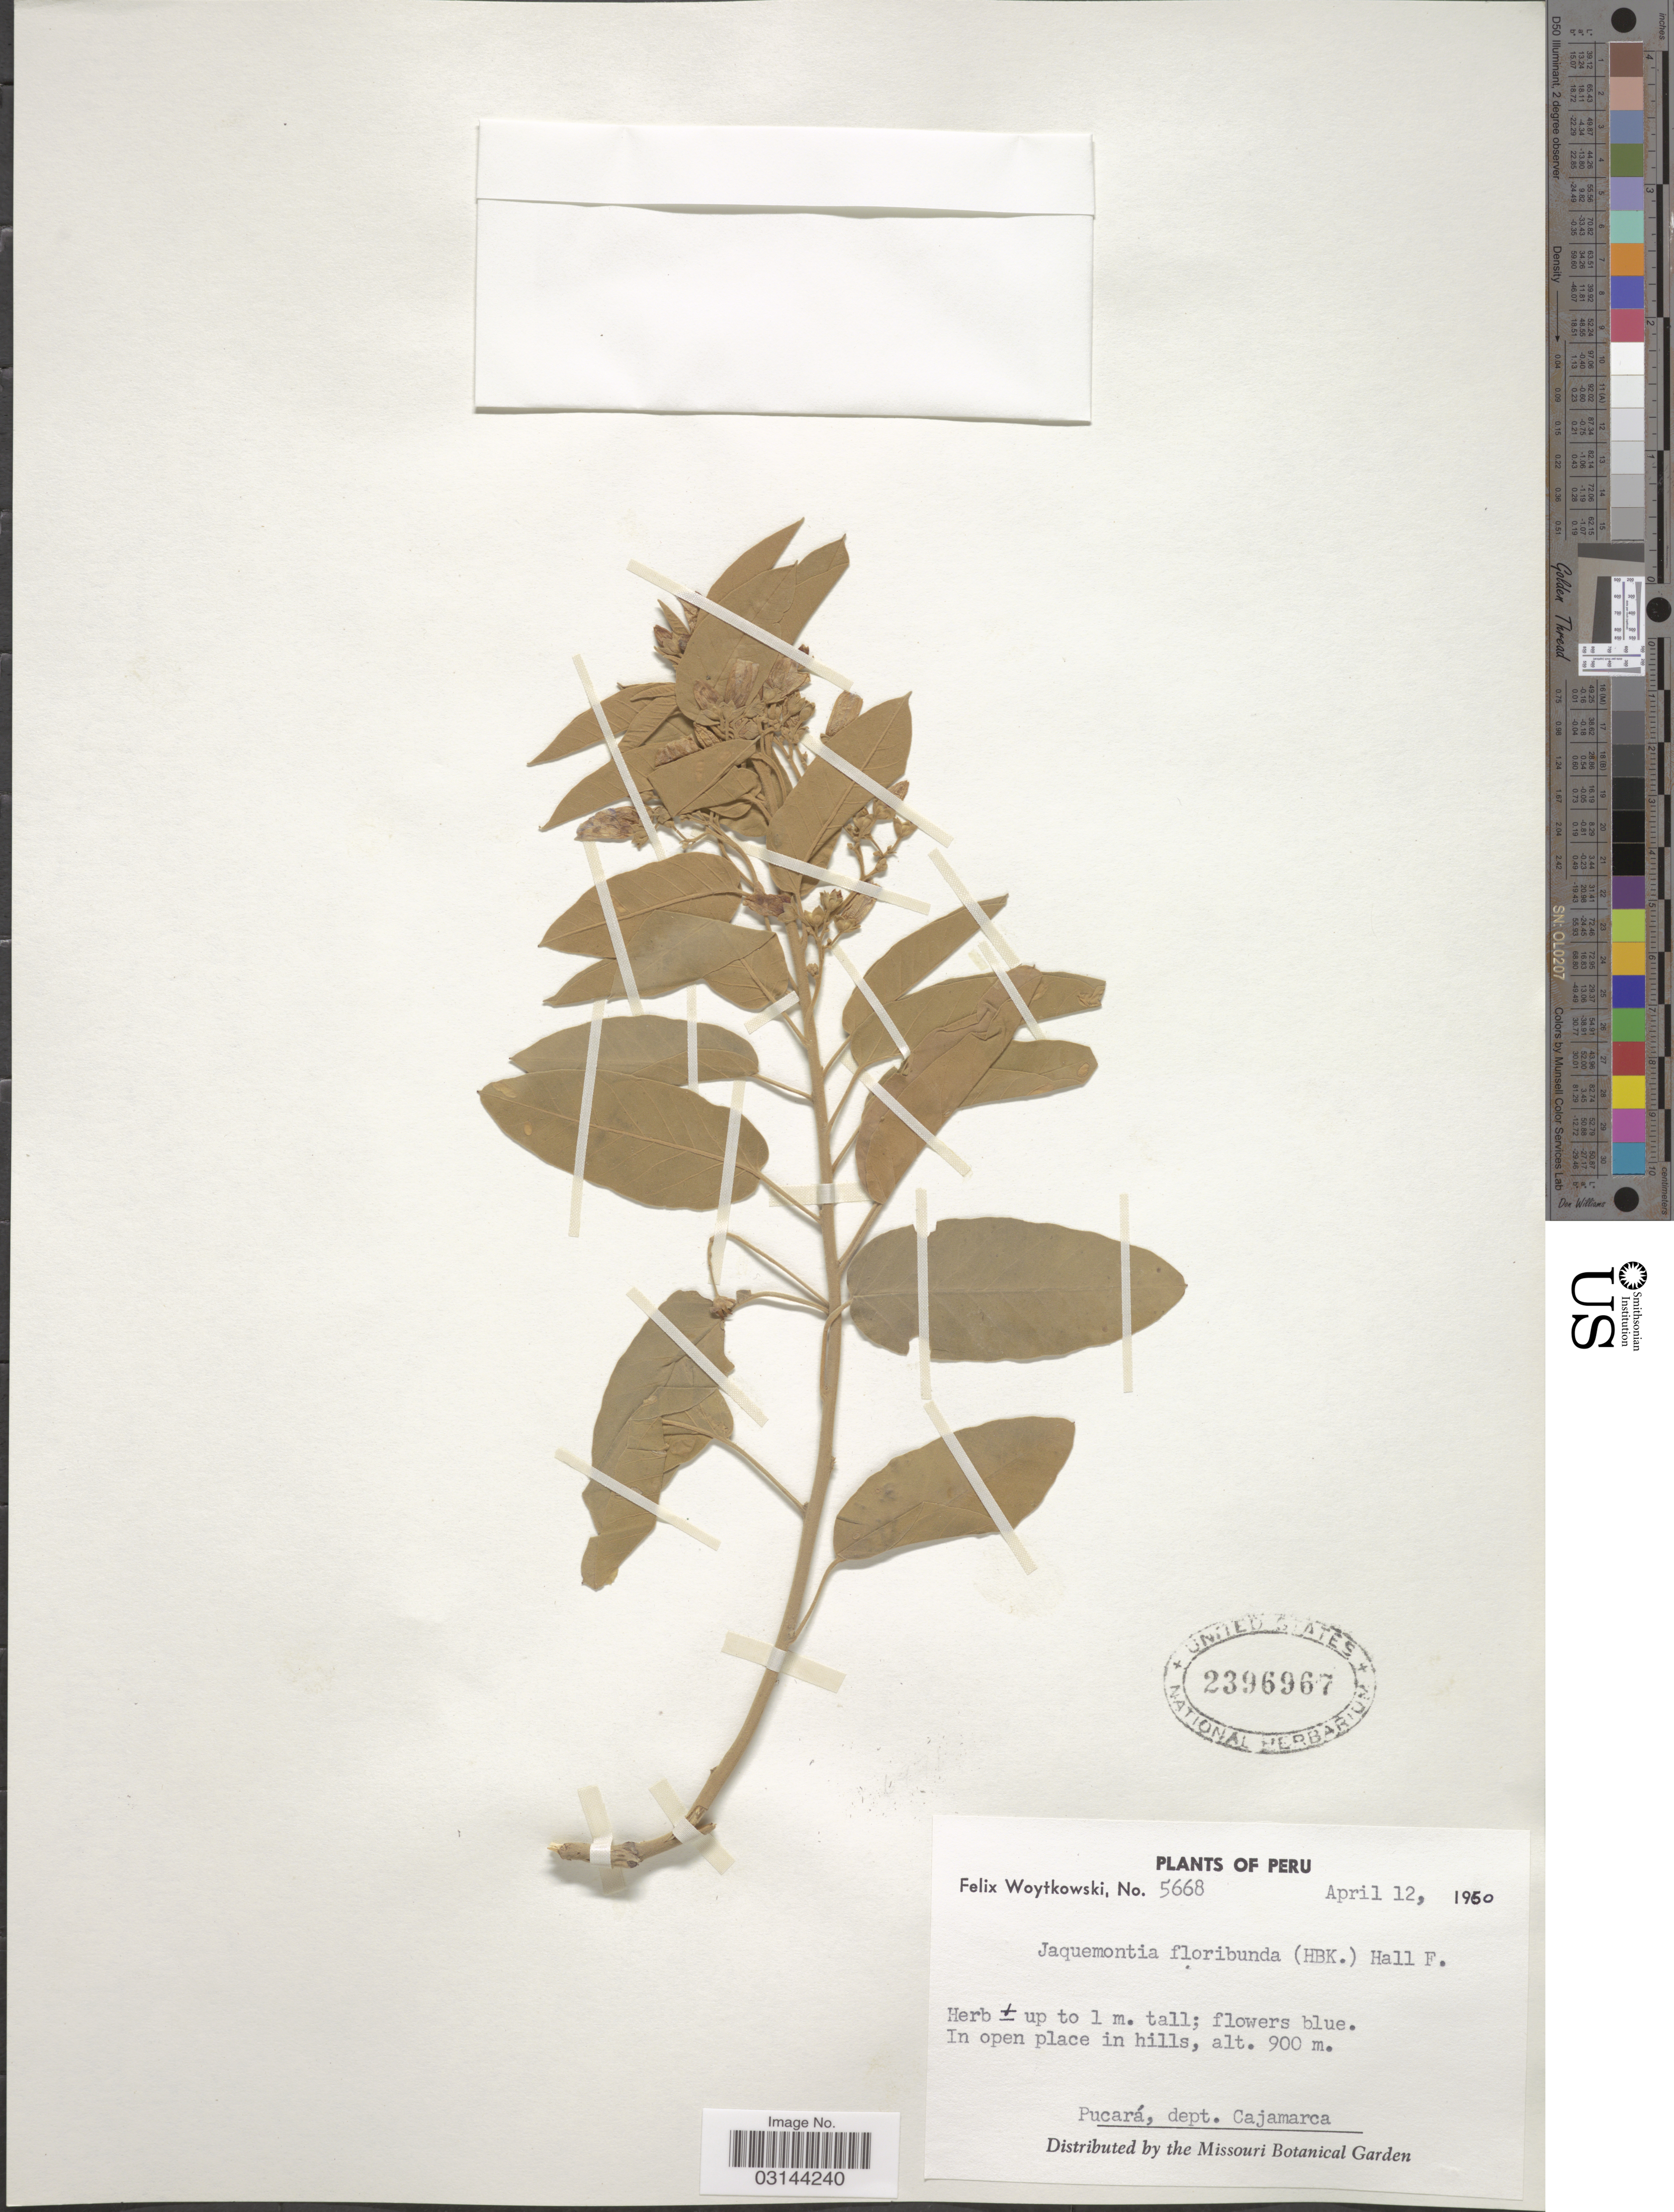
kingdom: Plantae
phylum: Tracheophyta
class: Magnoliopsida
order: Solanales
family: Convolvulaceae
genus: Jacquemontia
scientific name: Jacquemontia floribunda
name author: (Kunth) Hallier f.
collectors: F. Woytkowski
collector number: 5668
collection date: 1950-04-12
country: Peru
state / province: Cajamarca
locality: Pucará, dept. Cajamarca.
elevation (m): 900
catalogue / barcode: US 2396967